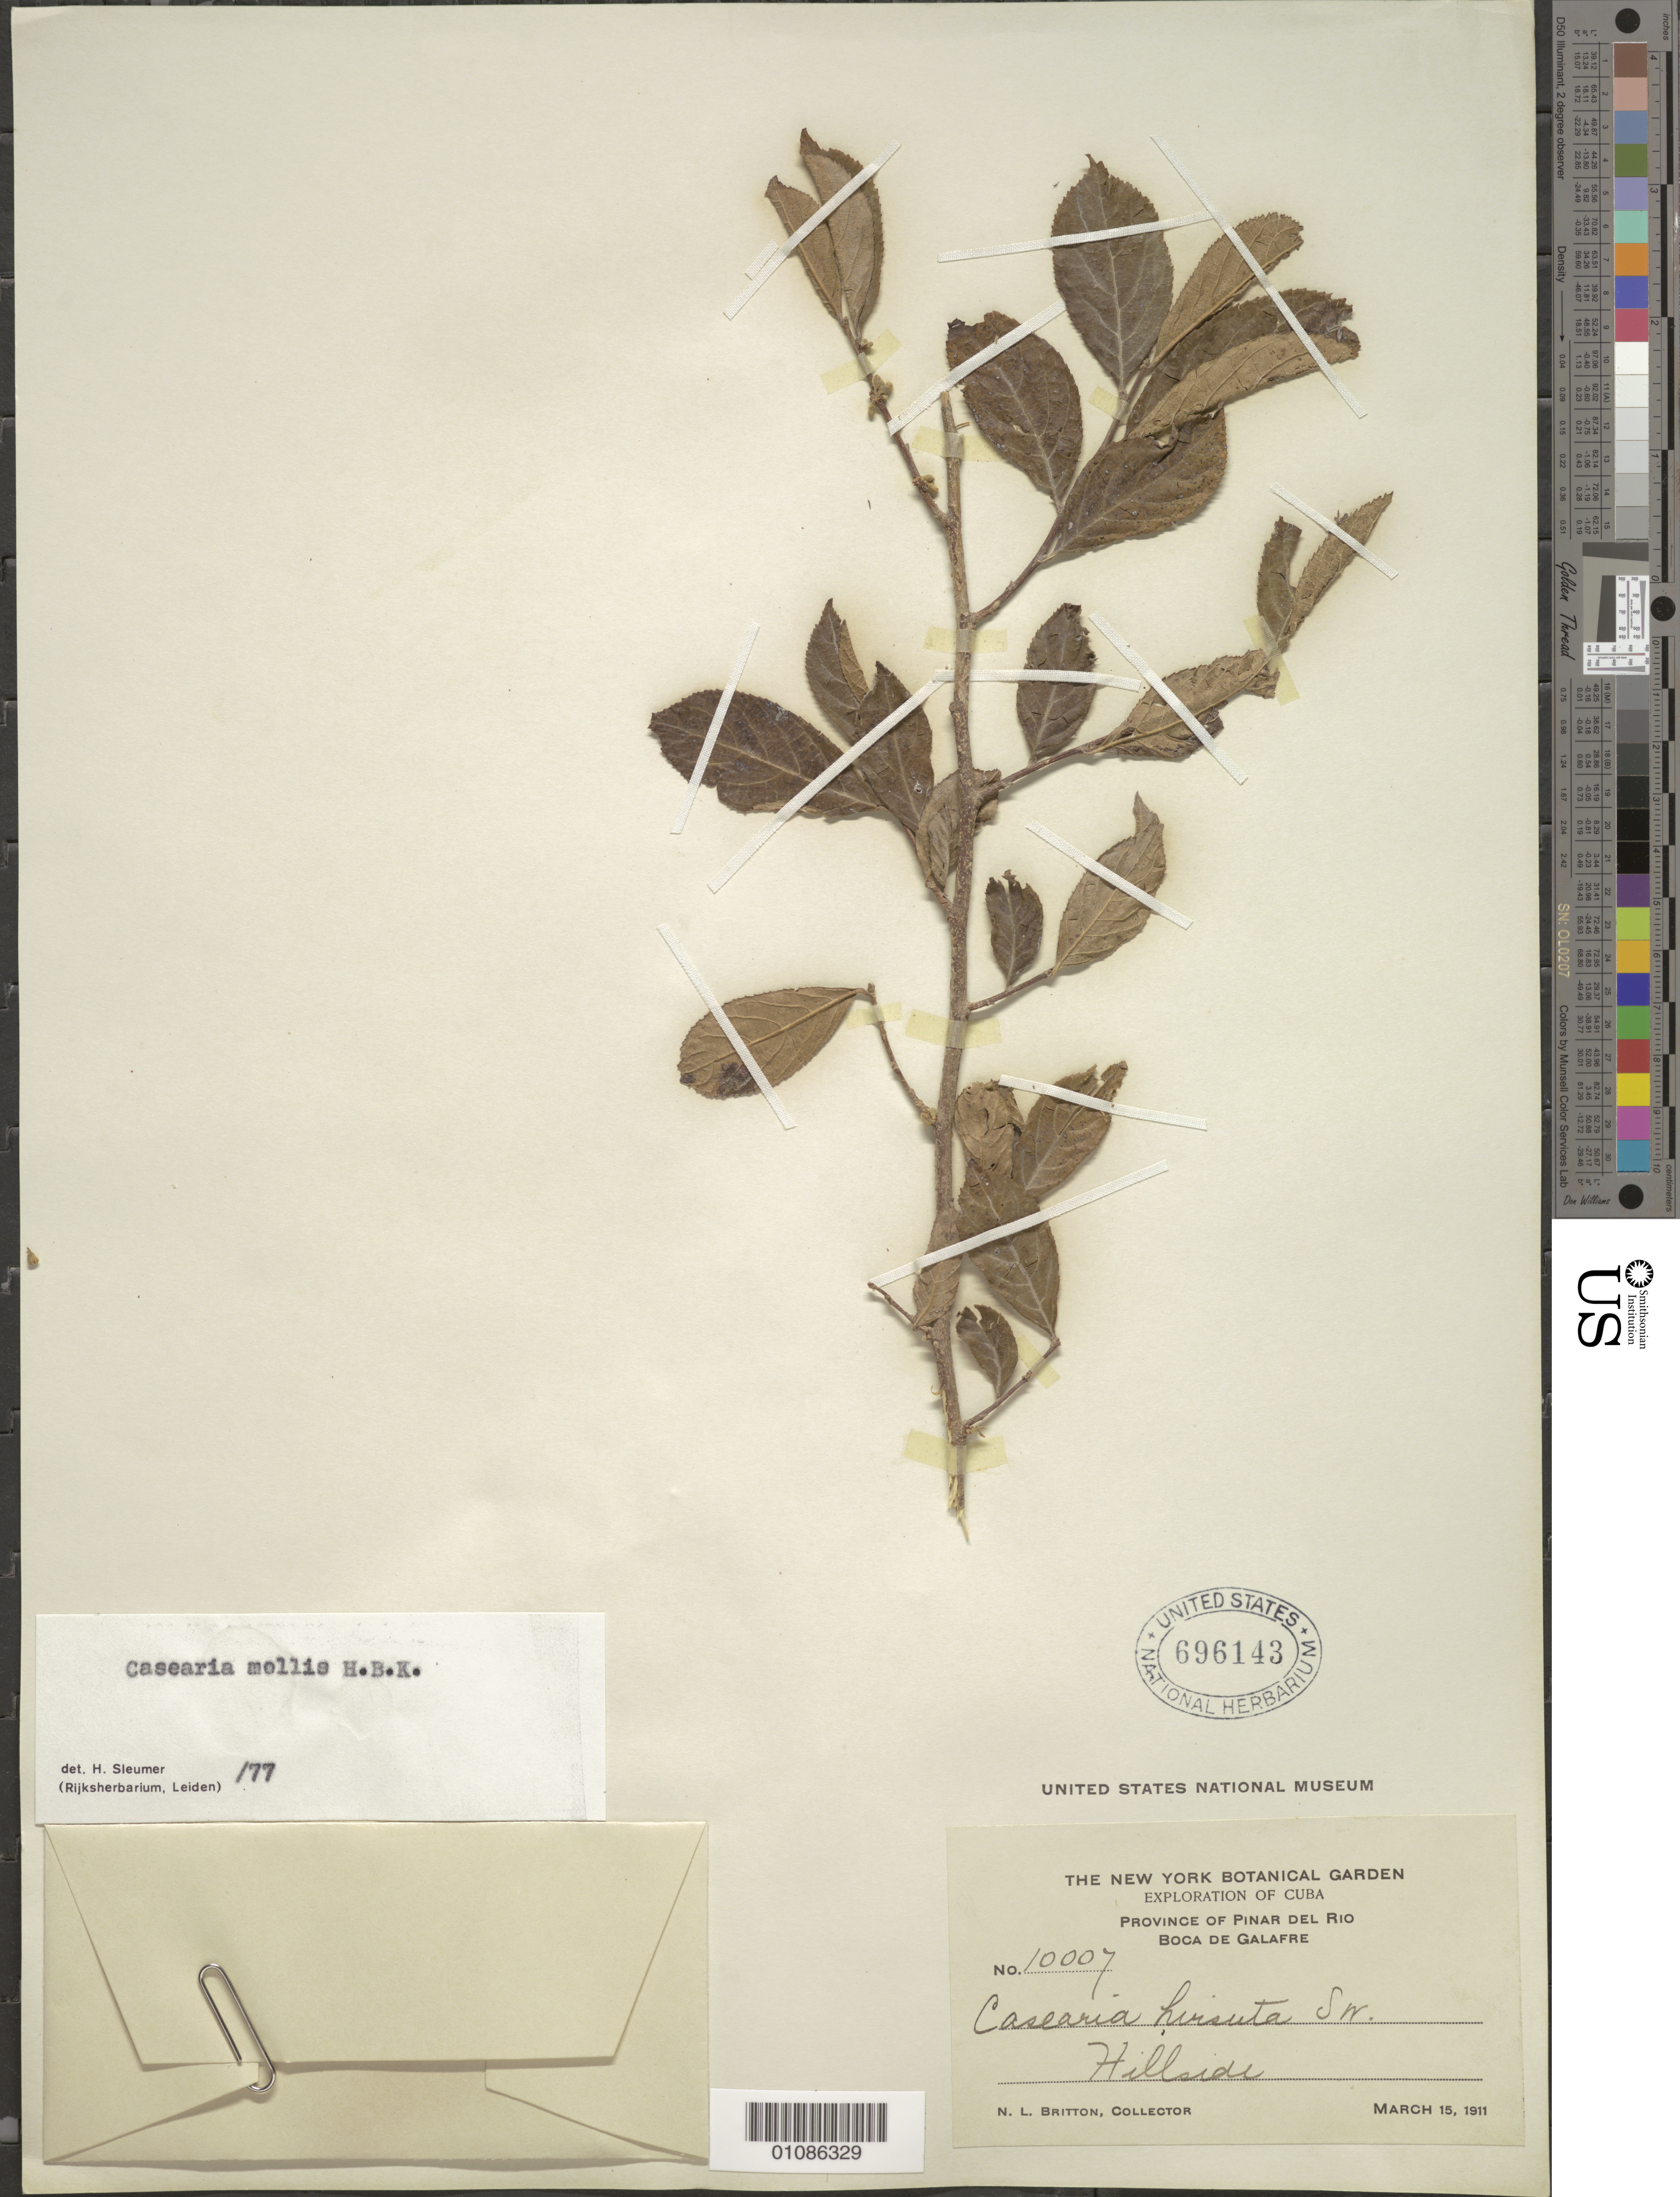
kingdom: Plantae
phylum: Tracheophyta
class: Magnoliopsida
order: Malpighiales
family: Salicaceae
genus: Casearia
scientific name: Casearia mollis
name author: Kunth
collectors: N. Britton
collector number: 10007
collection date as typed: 15 Mar 1911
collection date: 1911-03-15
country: Cuba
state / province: Pinar del Rio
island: Cuba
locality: Pinar del Rio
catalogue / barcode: US 696143